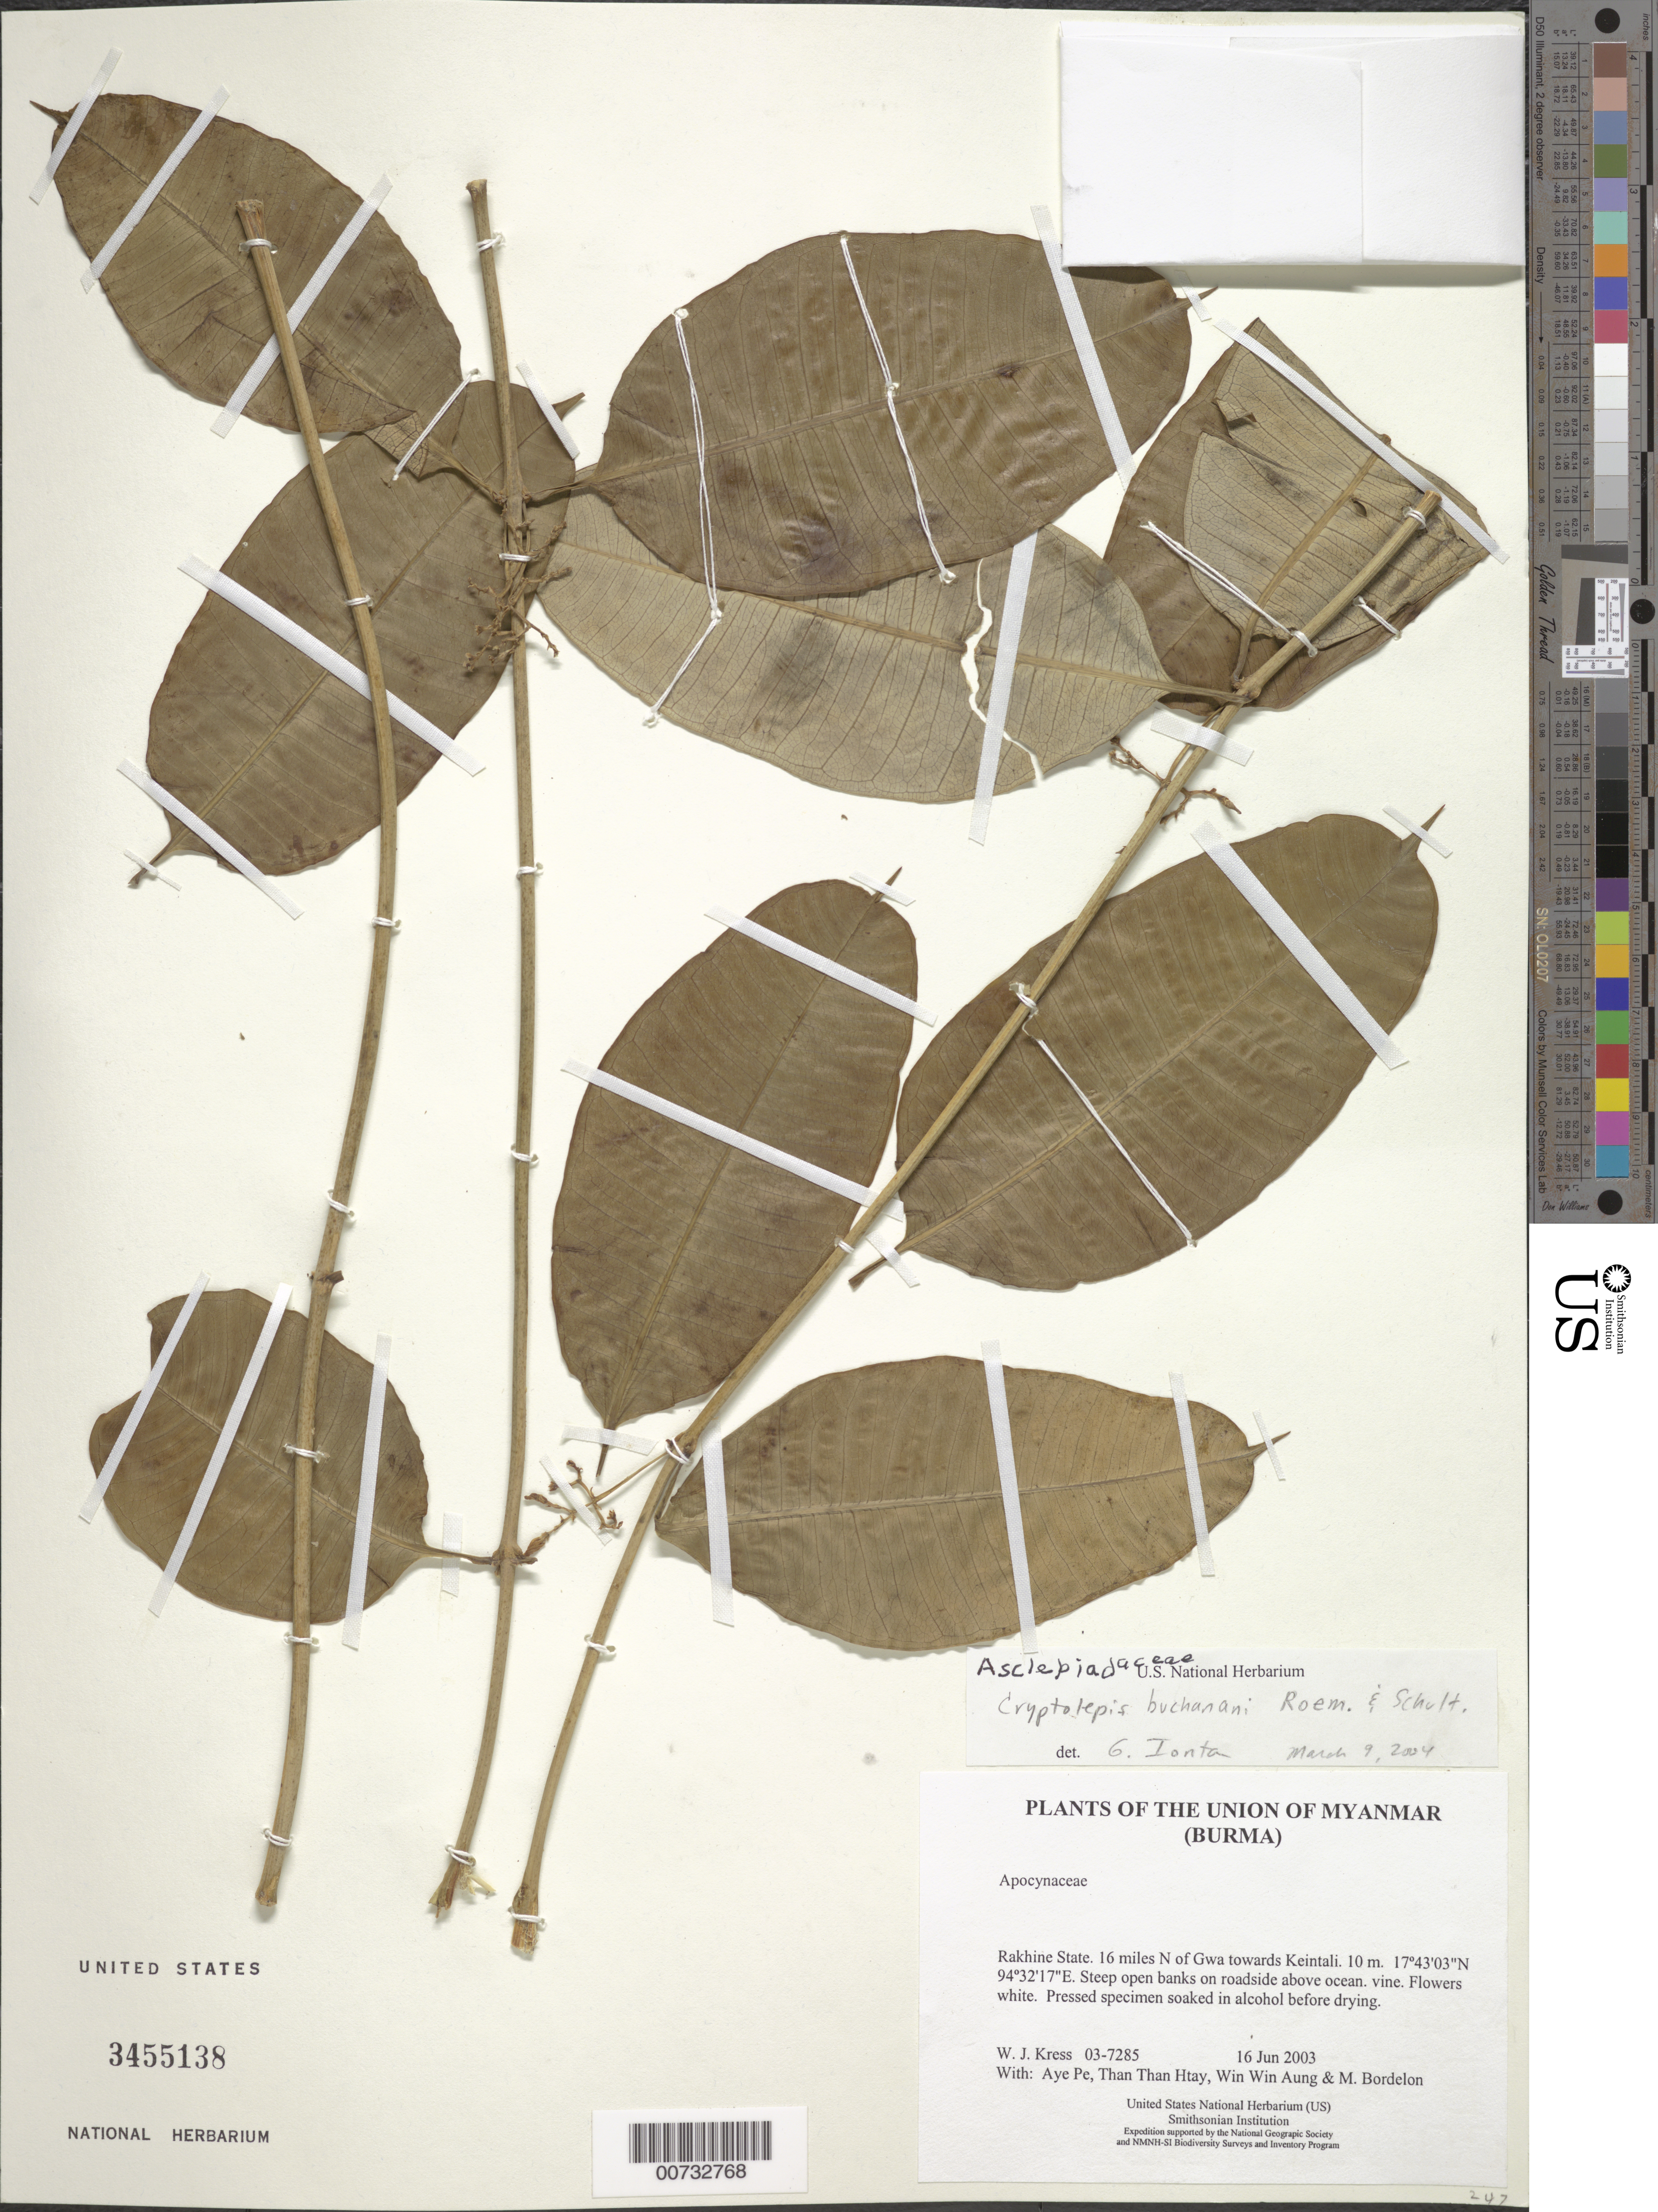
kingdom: Plantae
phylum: Tracheophyta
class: Magnoliopsida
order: Gentianales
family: Apocynaceae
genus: Cryptolepis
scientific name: Cryptolepis buchananii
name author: Roem. & Schult.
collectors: W. J. Kress, Aye Pe, Than Than Htay, Win Win Aung & M. Bordelon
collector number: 03-7285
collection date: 2003-06-16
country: Myanmar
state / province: Rakhine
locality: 16 miles N of Gwa towards Keintali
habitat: Steep open banks on roadside above ocean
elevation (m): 10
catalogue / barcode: US 3455138